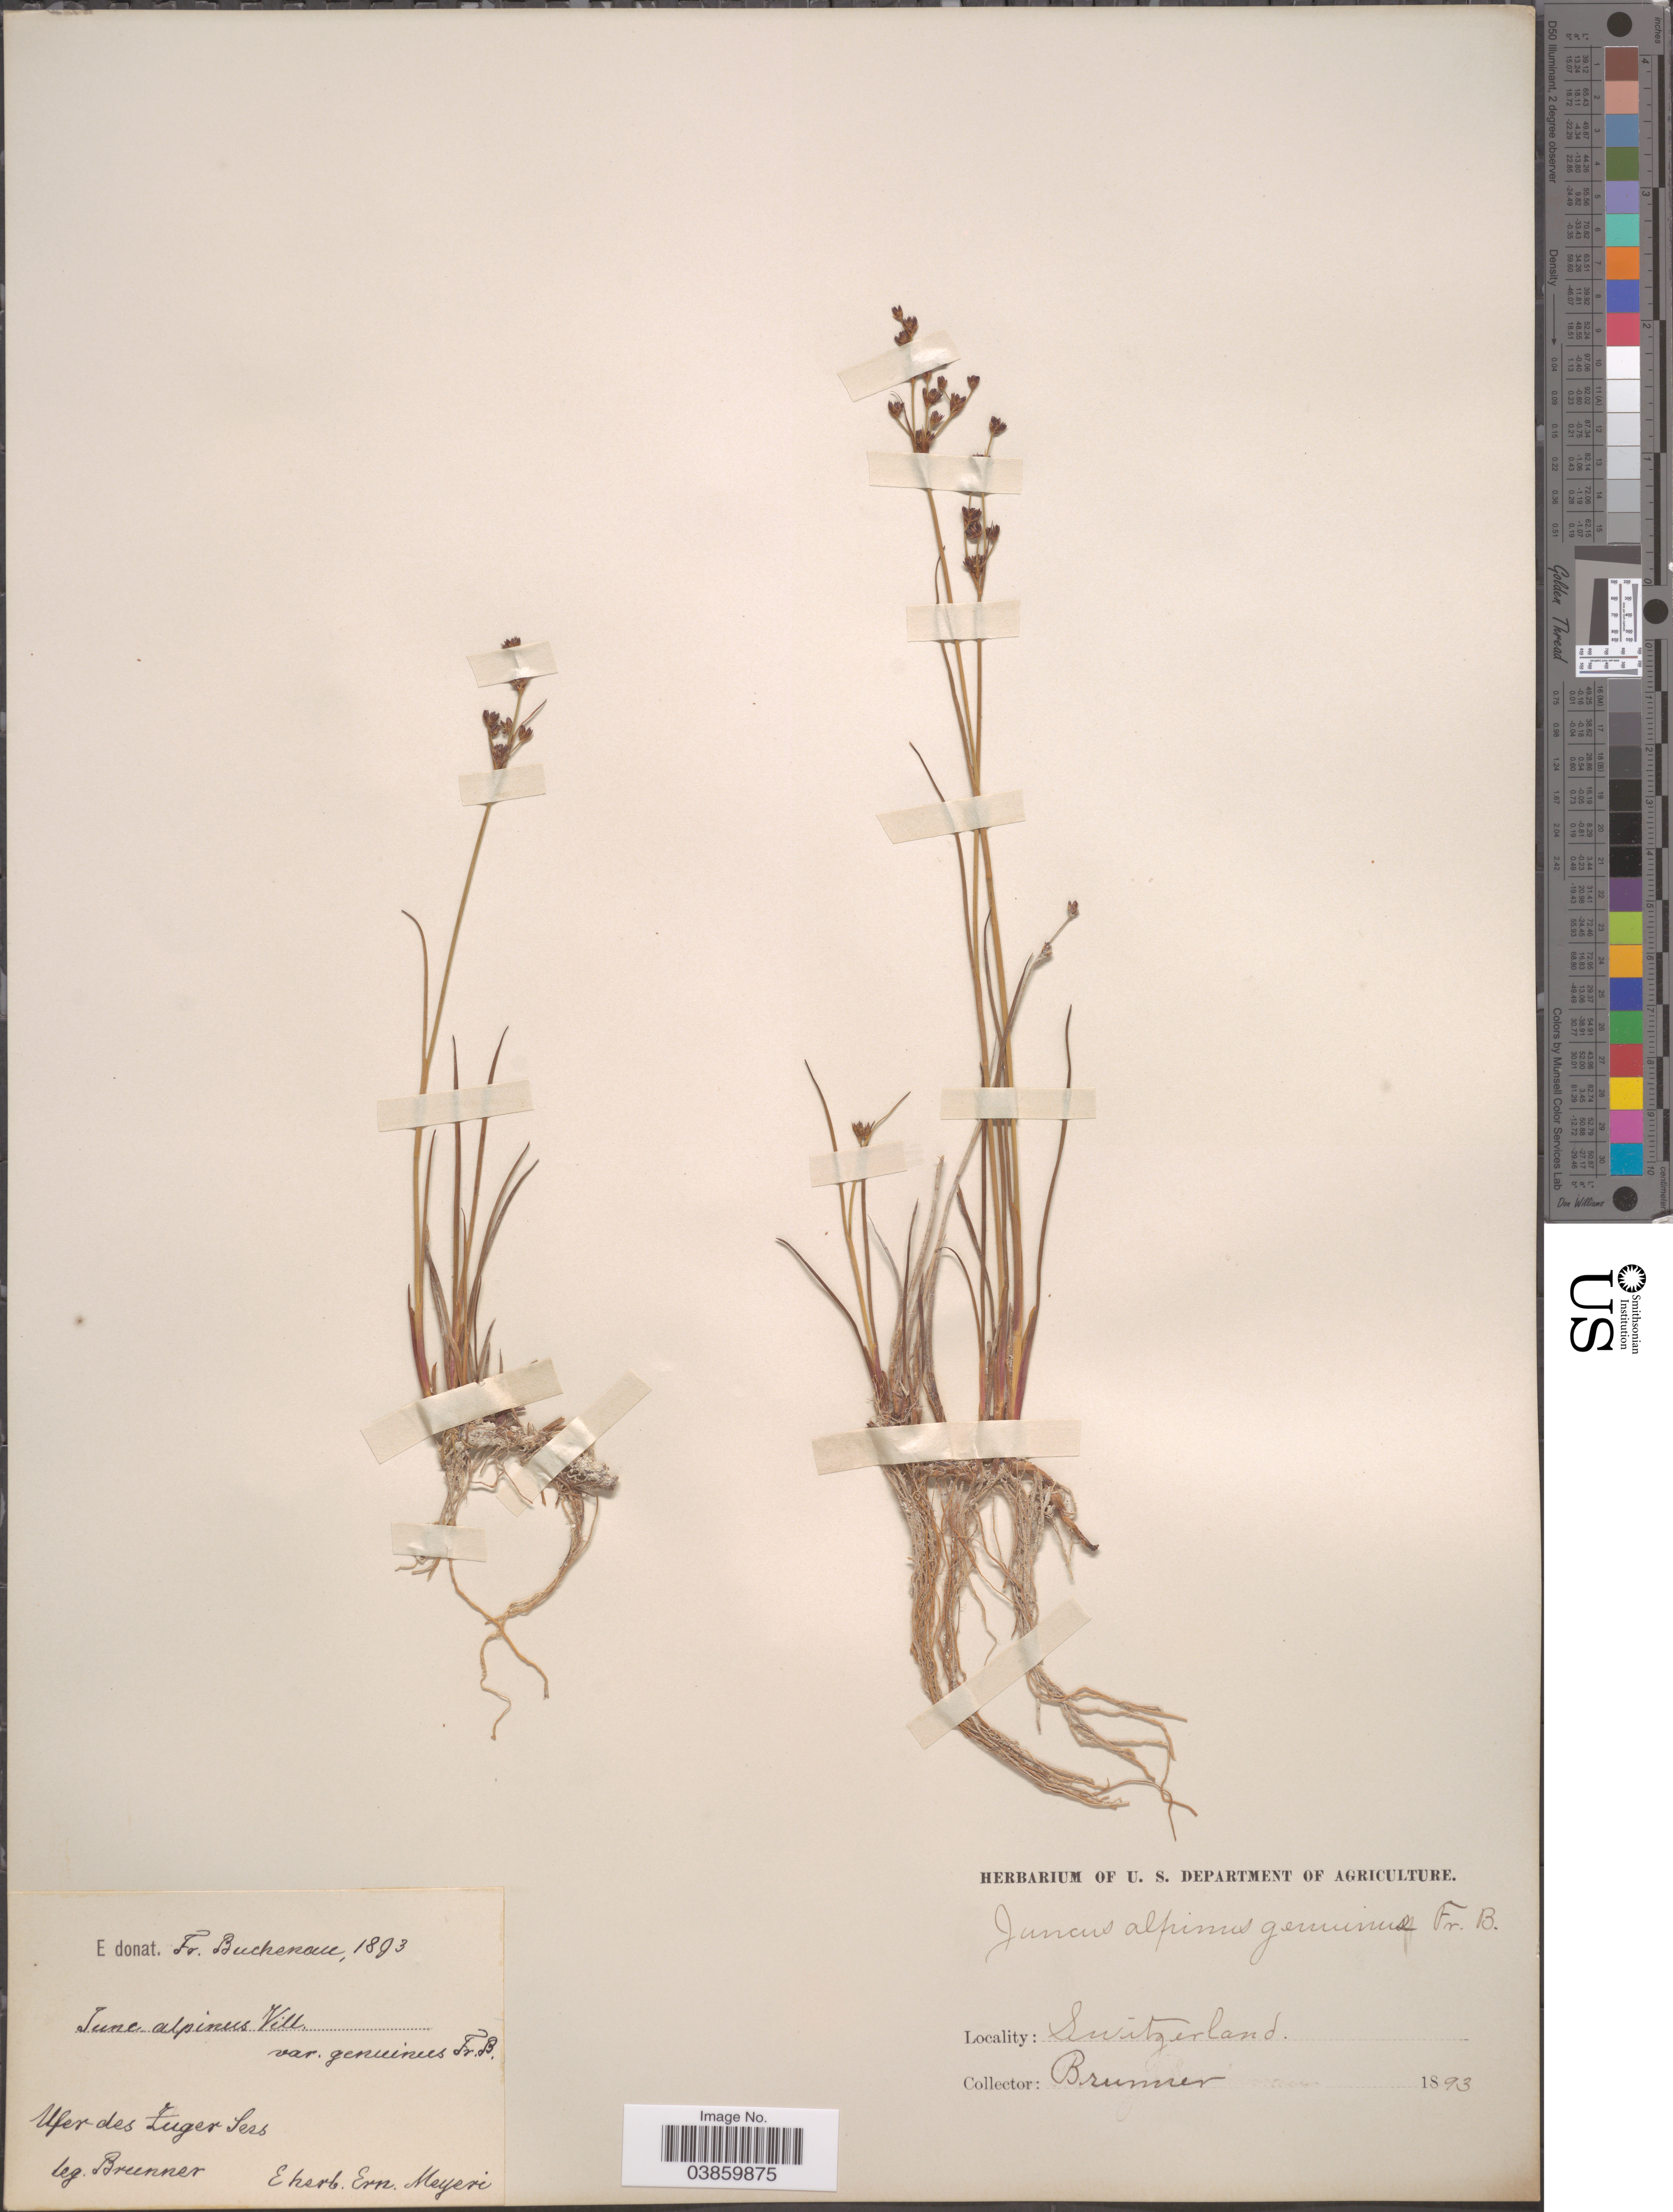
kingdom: Plantae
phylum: Tracheophyta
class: Liliopsida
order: Poales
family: Juncaceae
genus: Juncus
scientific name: Juncus alpinus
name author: Vill.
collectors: Brunner, --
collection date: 1893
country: Switzerland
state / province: Zug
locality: Ufer des Zuger sees.